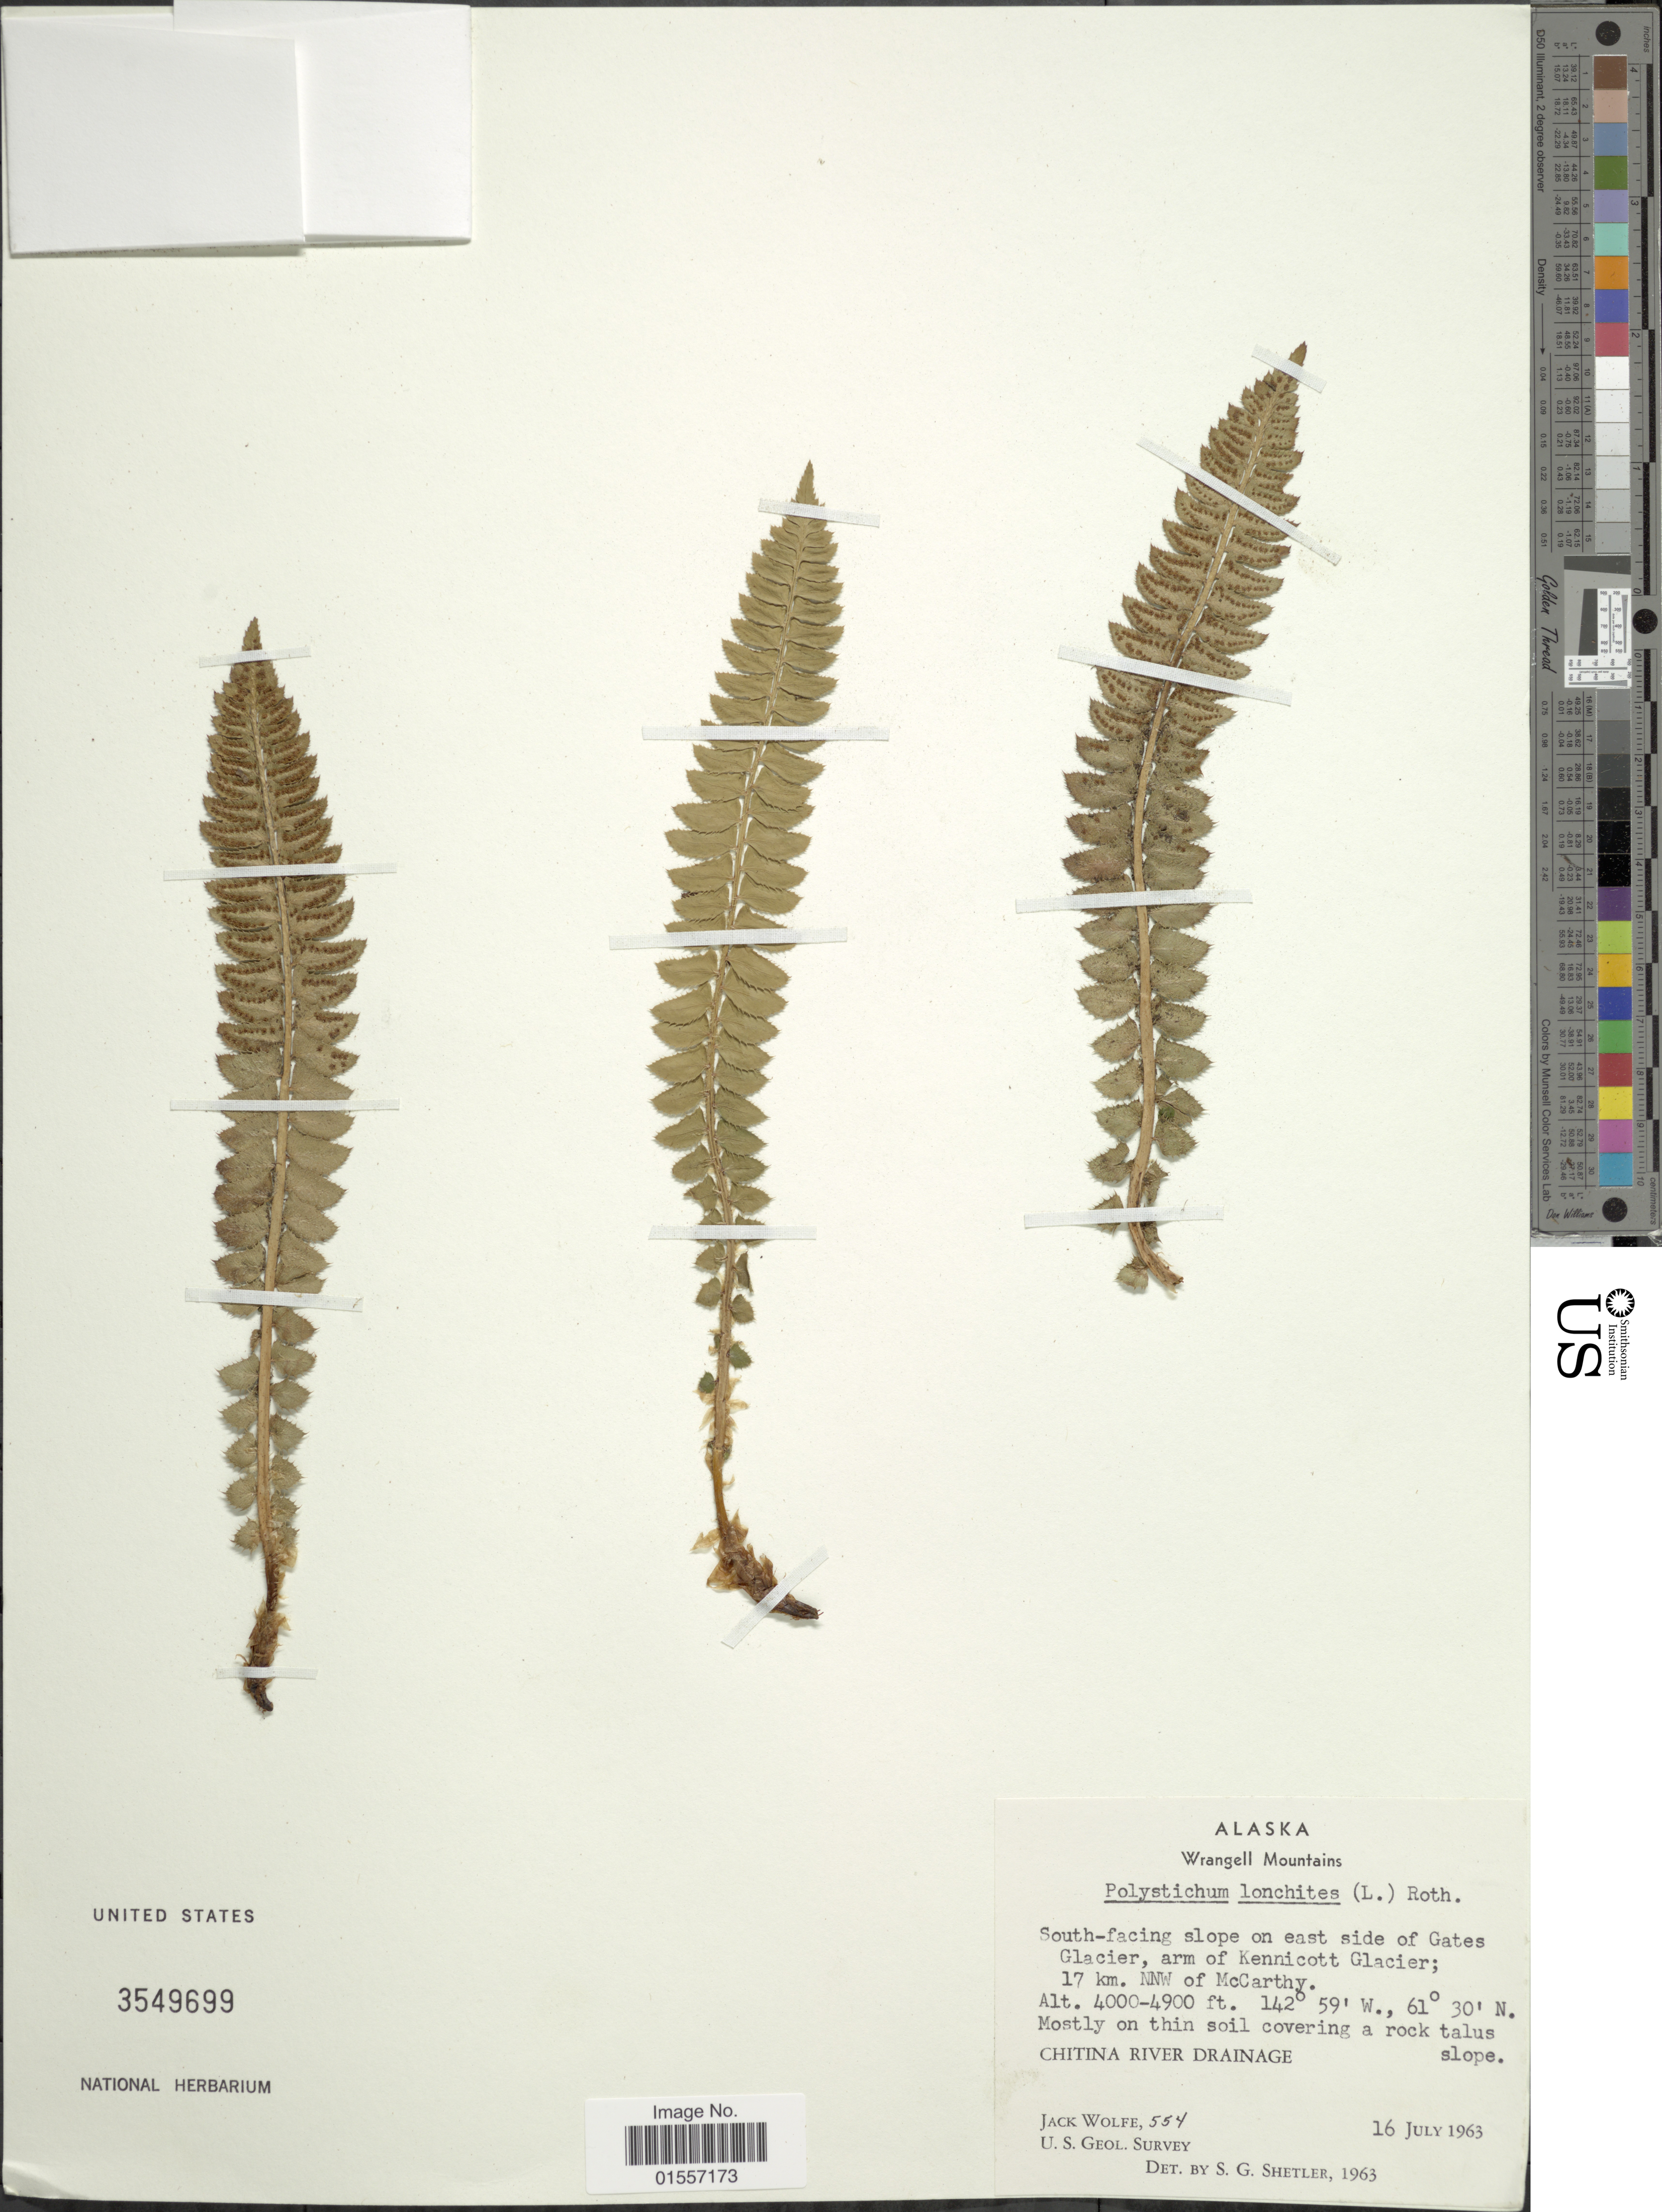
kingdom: Plantae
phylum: Tracheophyta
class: Polypodiopsida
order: Polypodiales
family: Dryopteridaceae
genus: Polystichum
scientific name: Polystichum lonchitis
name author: (Roth) L.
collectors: J. Wolfe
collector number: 554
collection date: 1963-07-16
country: United States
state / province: Alaska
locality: Wrangell Mountains, South -facing slope on east side of Gates Glacier, arm of Kennicott Glacier; 17 km NNW of Mccarthy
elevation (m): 1219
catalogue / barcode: US 3549699